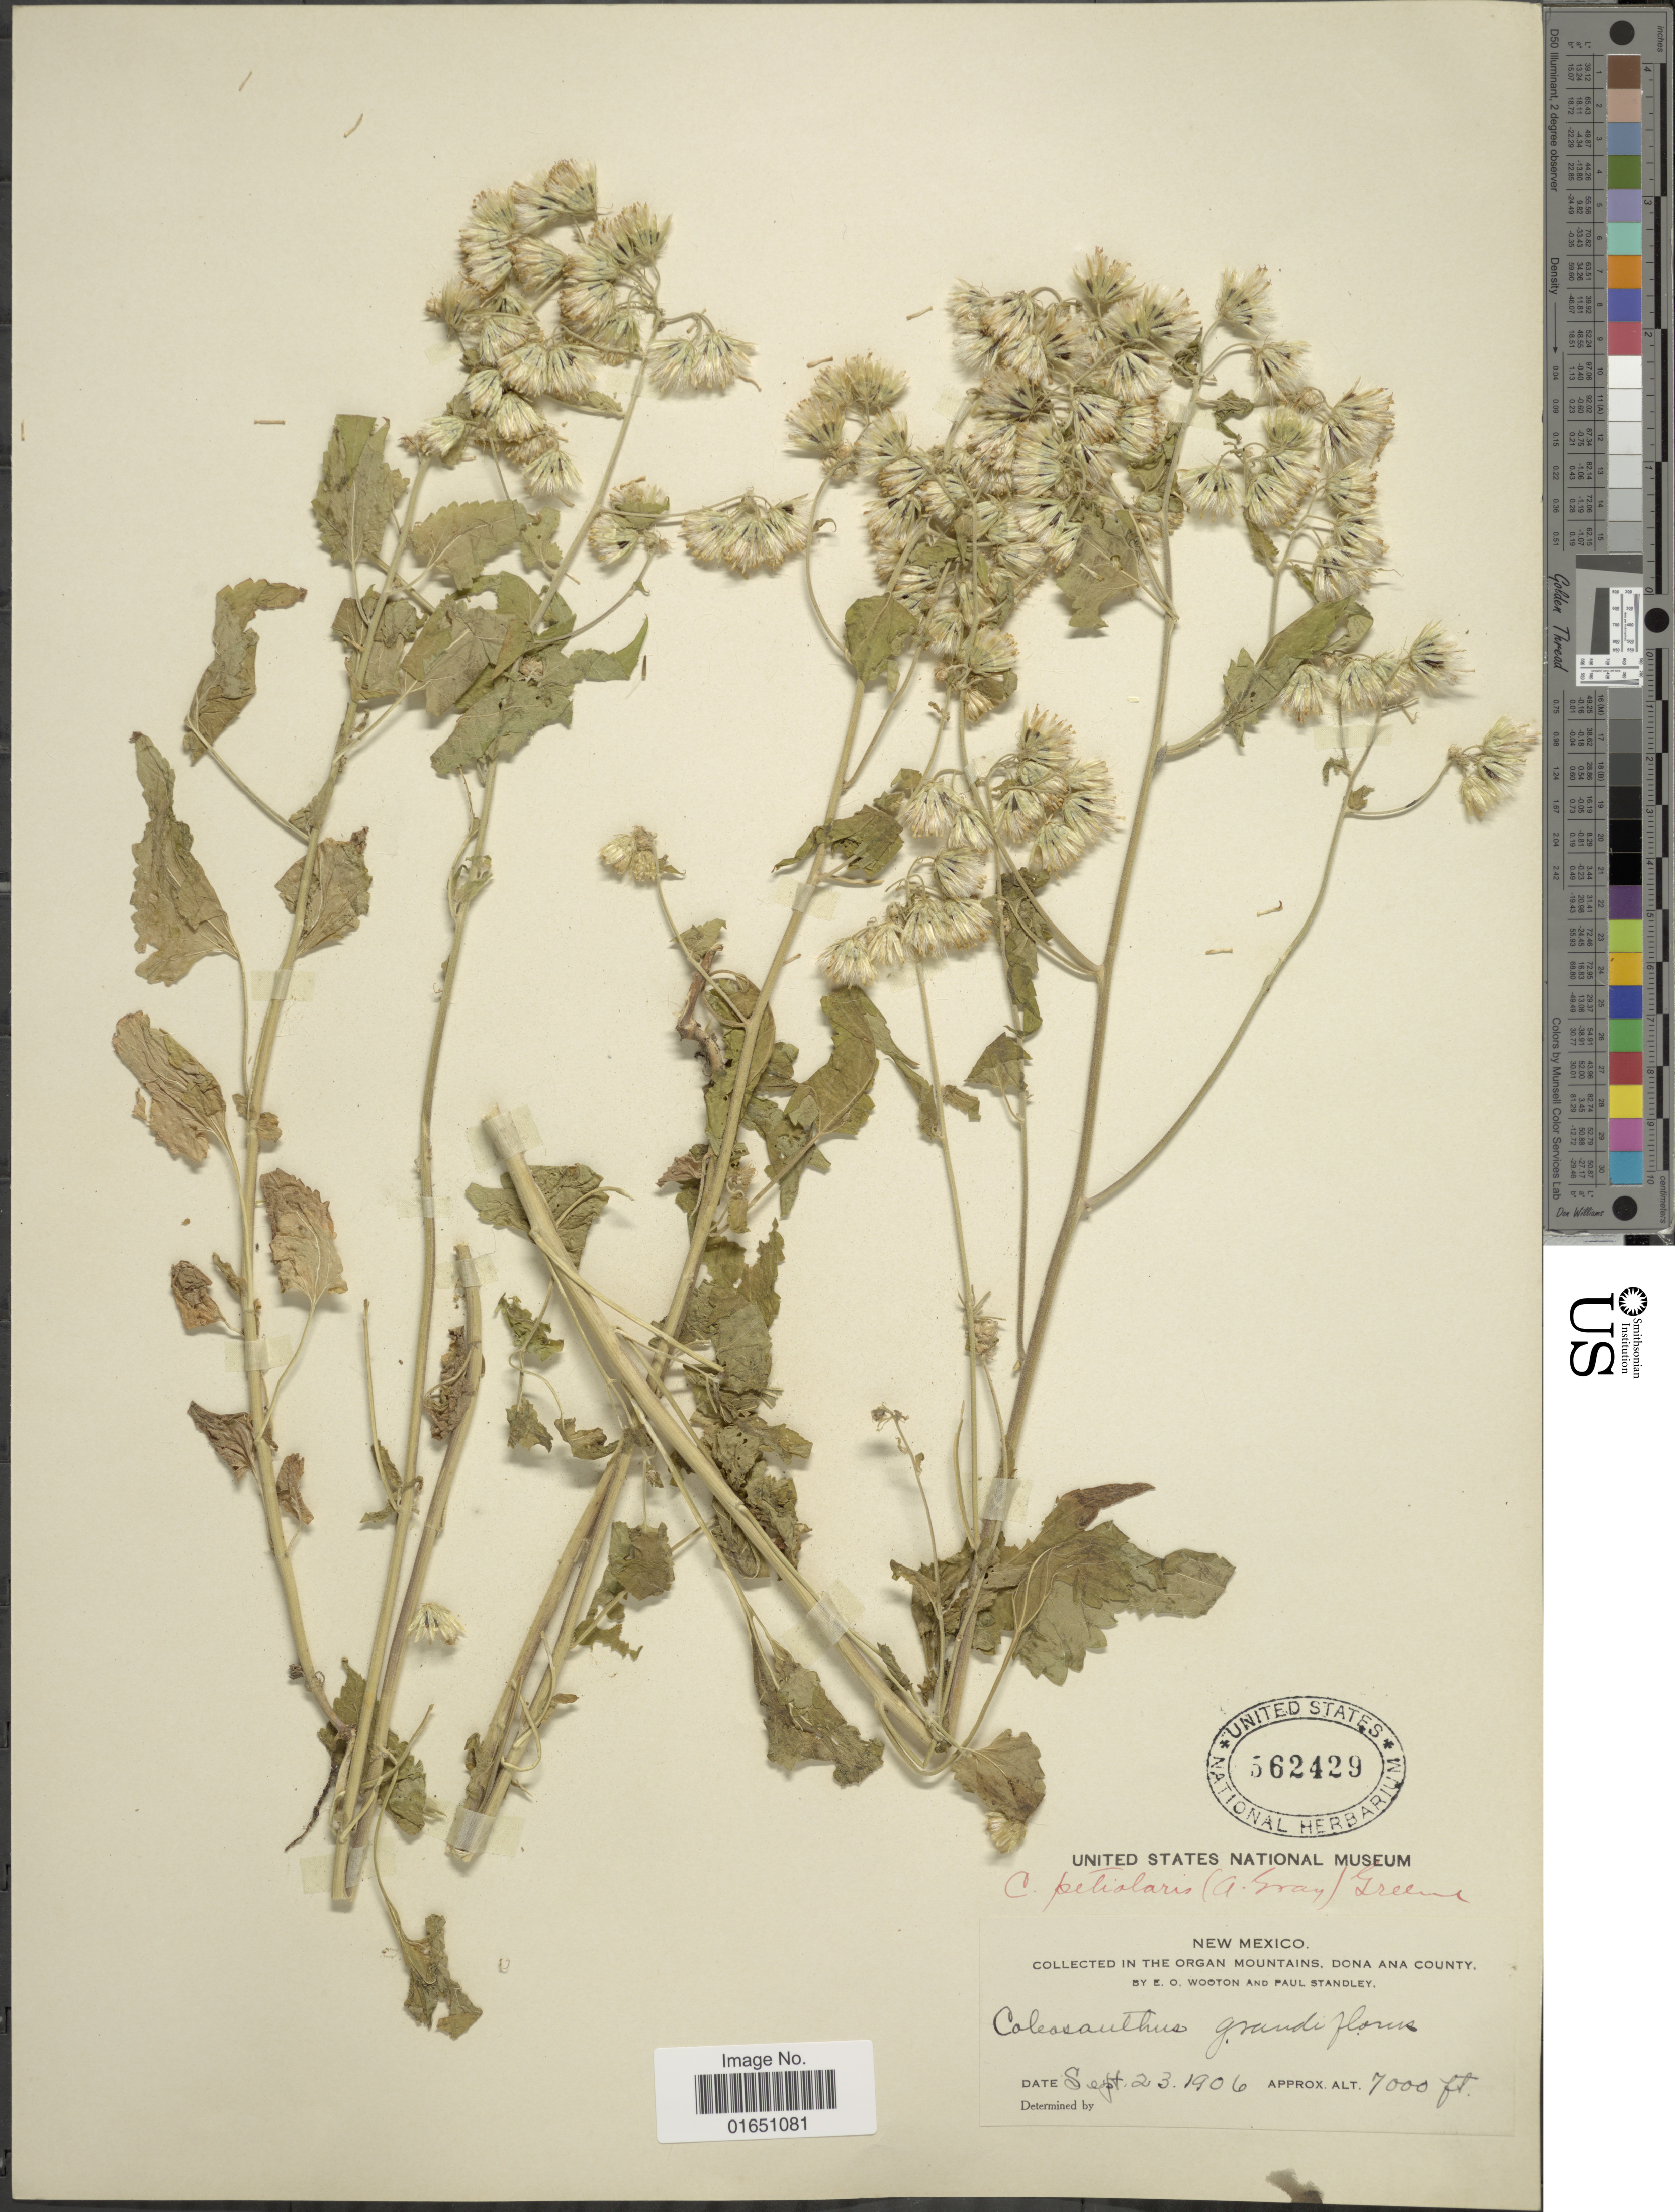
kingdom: Plantae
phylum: Tracheophyta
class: Magnoliopsida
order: Asterales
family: Asteraceae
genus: Brickellia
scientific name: Brickellia grandiflora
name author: (Hook.) Nutt.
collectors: E. O. Wooton & P. C. Standley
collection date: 1906-09-23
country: United States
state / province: New Mexico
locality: In The Organ Mountains, Dona Ana County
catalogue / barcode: US 562429